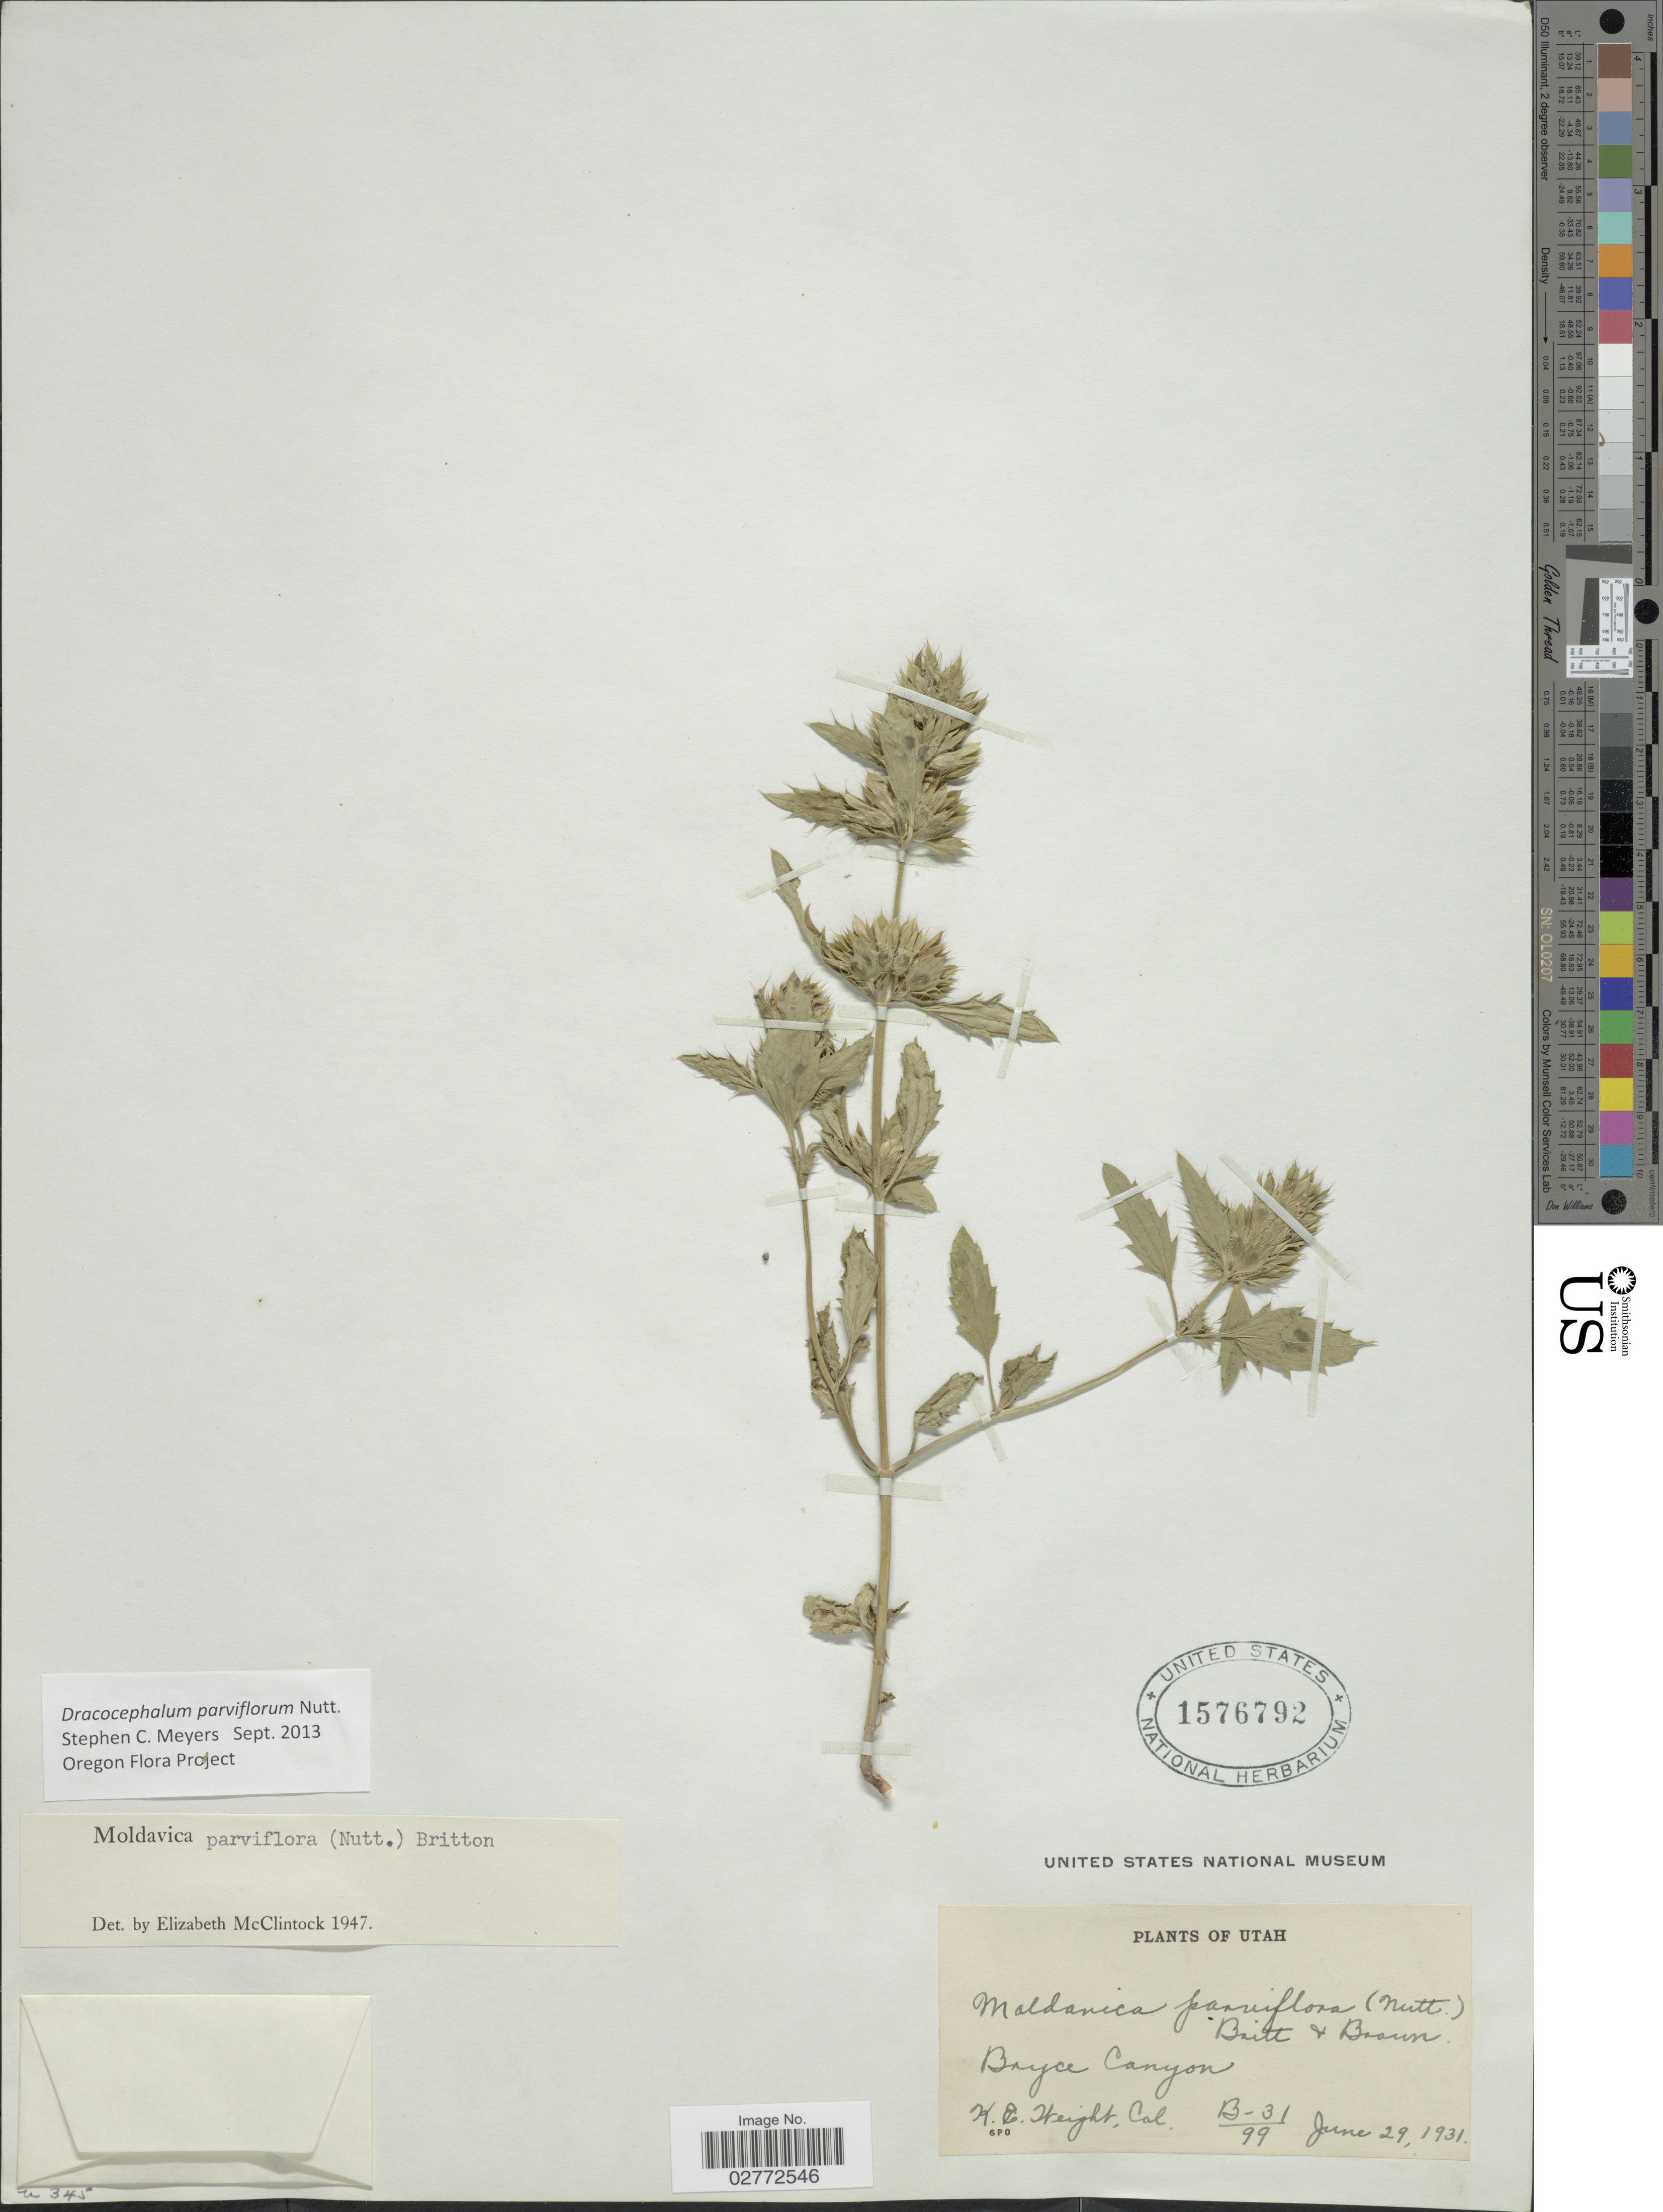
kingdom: Plantae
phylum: Tracheophyta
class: Magnoliopsida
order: Lamiales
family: Lamiaceae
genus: Dracocephalum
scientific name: Dracocephalum parviflorum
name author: Nutt.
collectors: K. Weight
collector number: B-31/99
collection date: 1931-06-29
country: United States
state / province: Utah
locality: Bryce Canyon.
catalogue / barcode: US 1576792